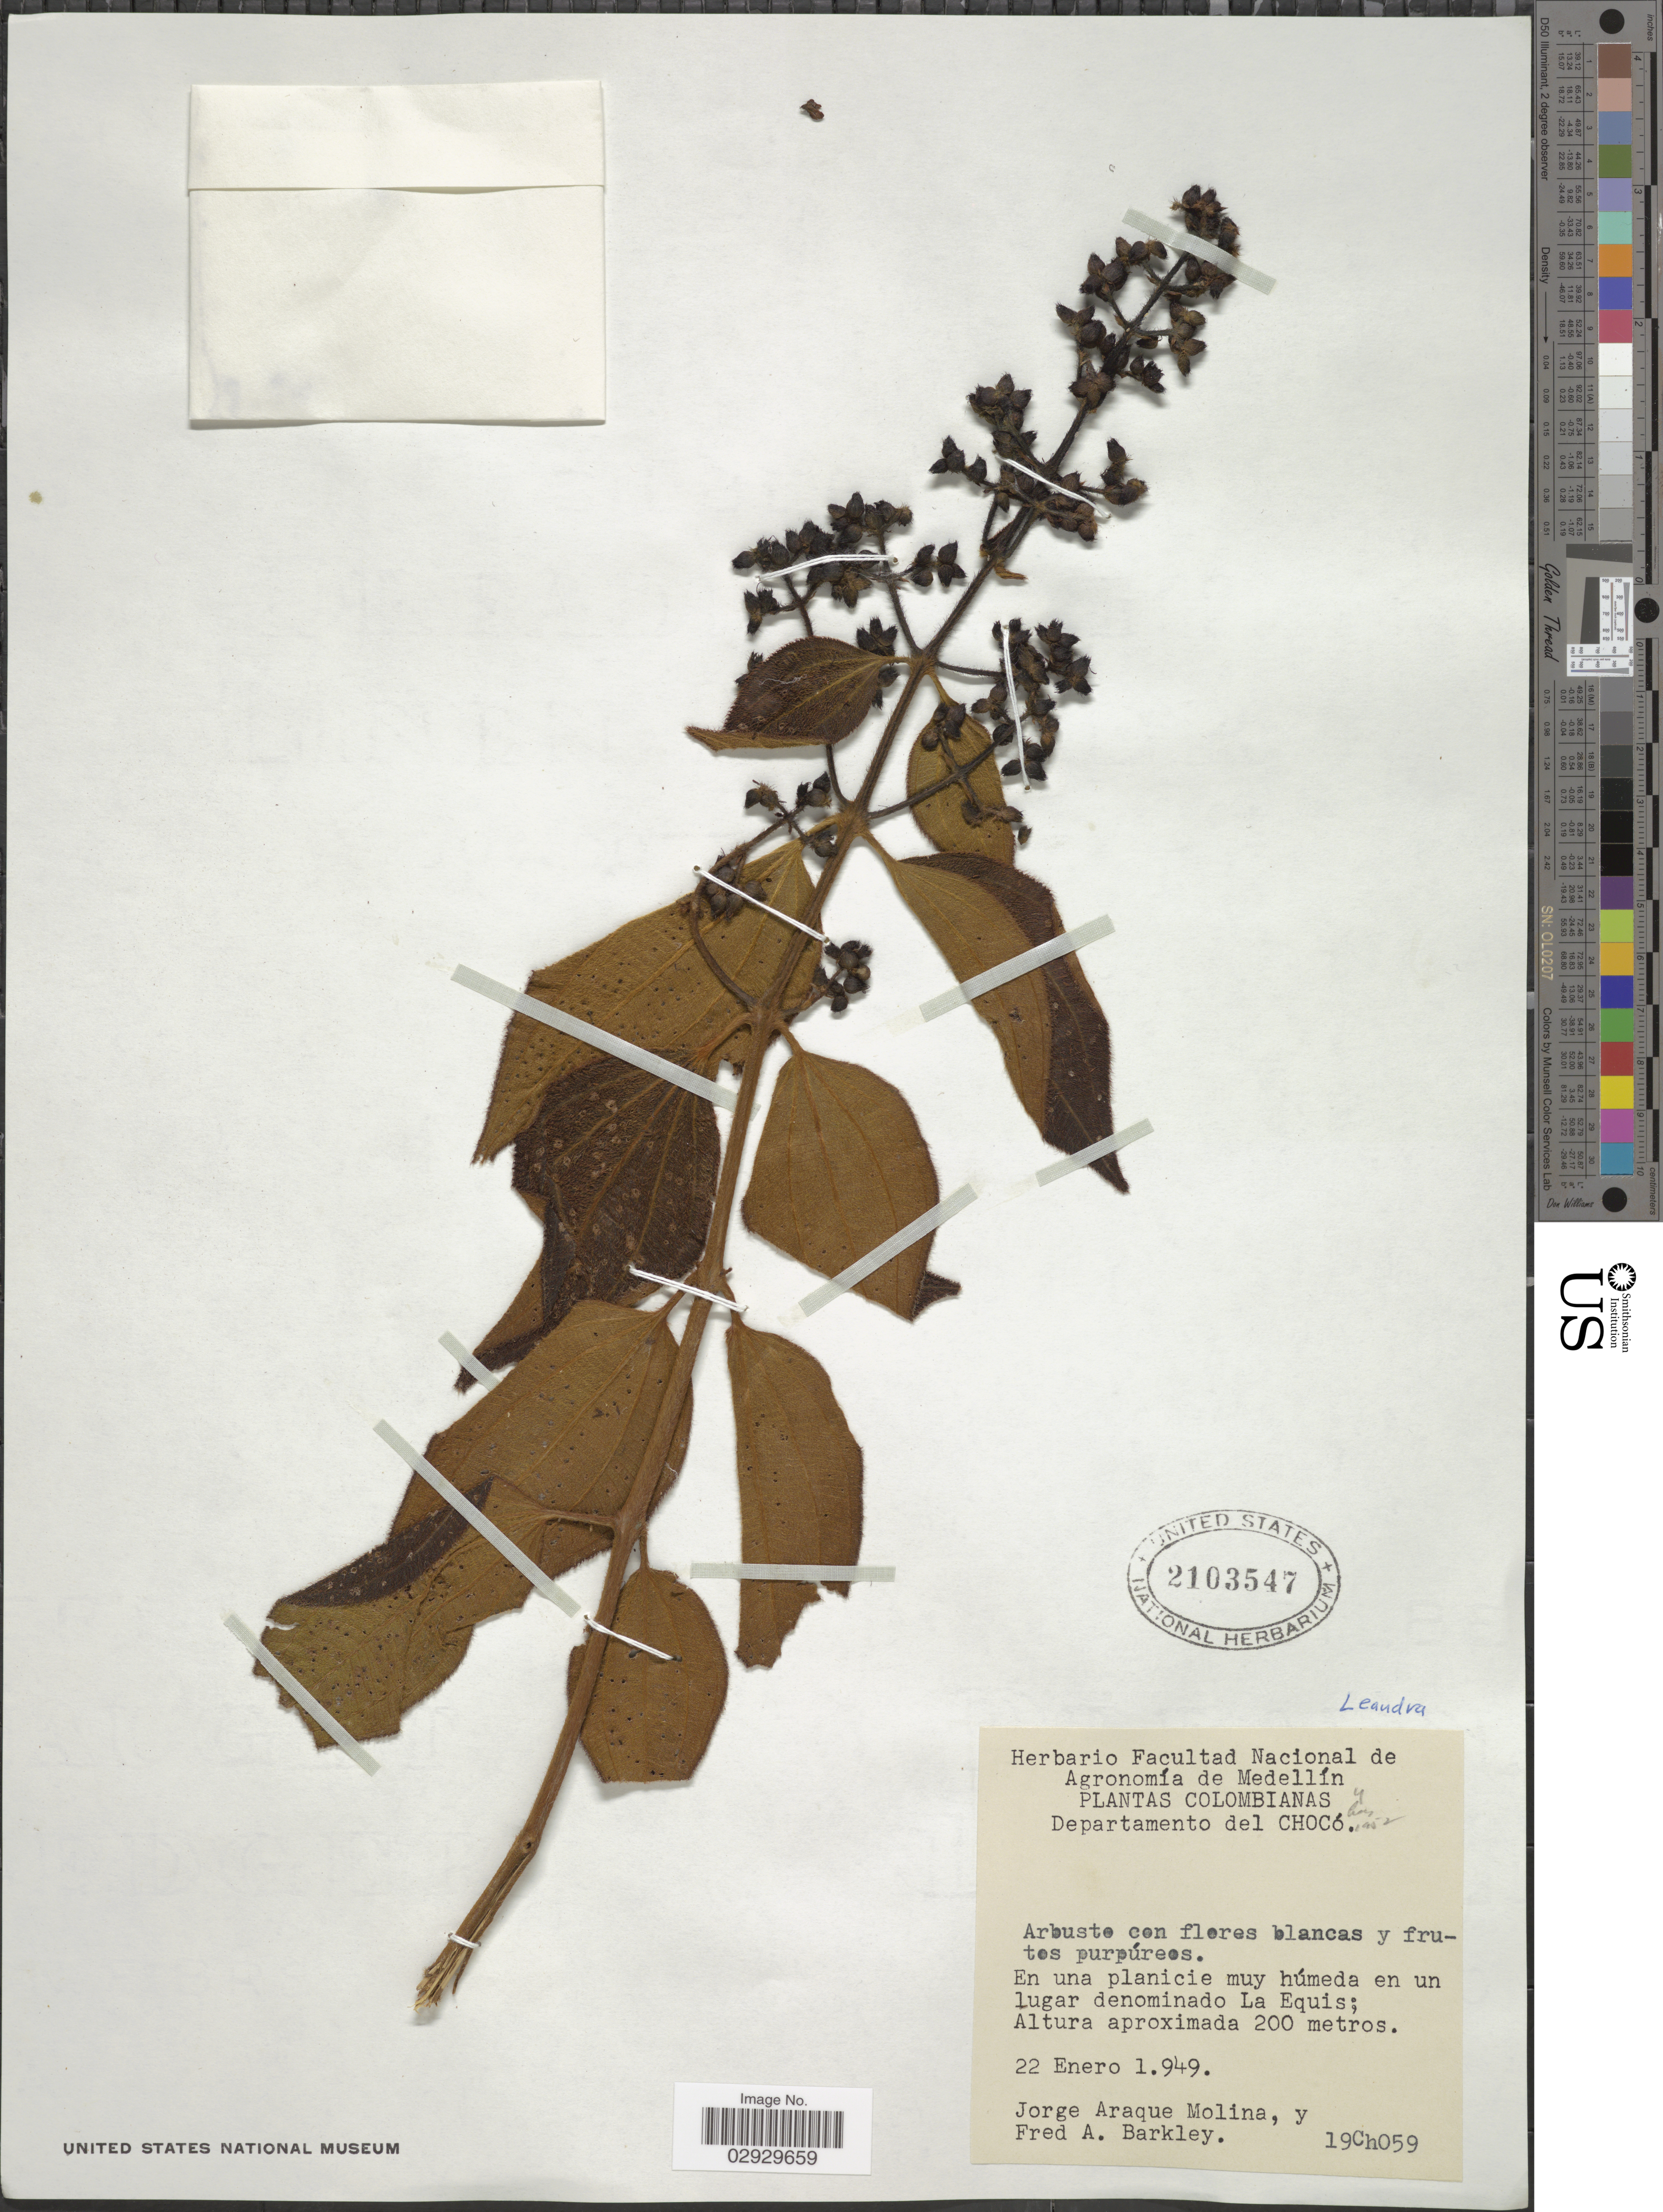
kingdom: Plantae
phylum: Tracheophyta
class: Magnoliopsida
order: Myrtales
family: Melastomataceae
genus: Leandra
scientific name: Leandra granatensis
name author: Gleason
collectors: J. Araque Molina & F. A. Barkley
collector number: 19Ch059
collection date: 1949-01-22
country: Colombia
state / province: Chocó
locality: Departamento del Chocó. En una planicie muy húmeda en un lugar denominado La Equis.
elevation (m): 200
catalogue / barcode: US 2103547